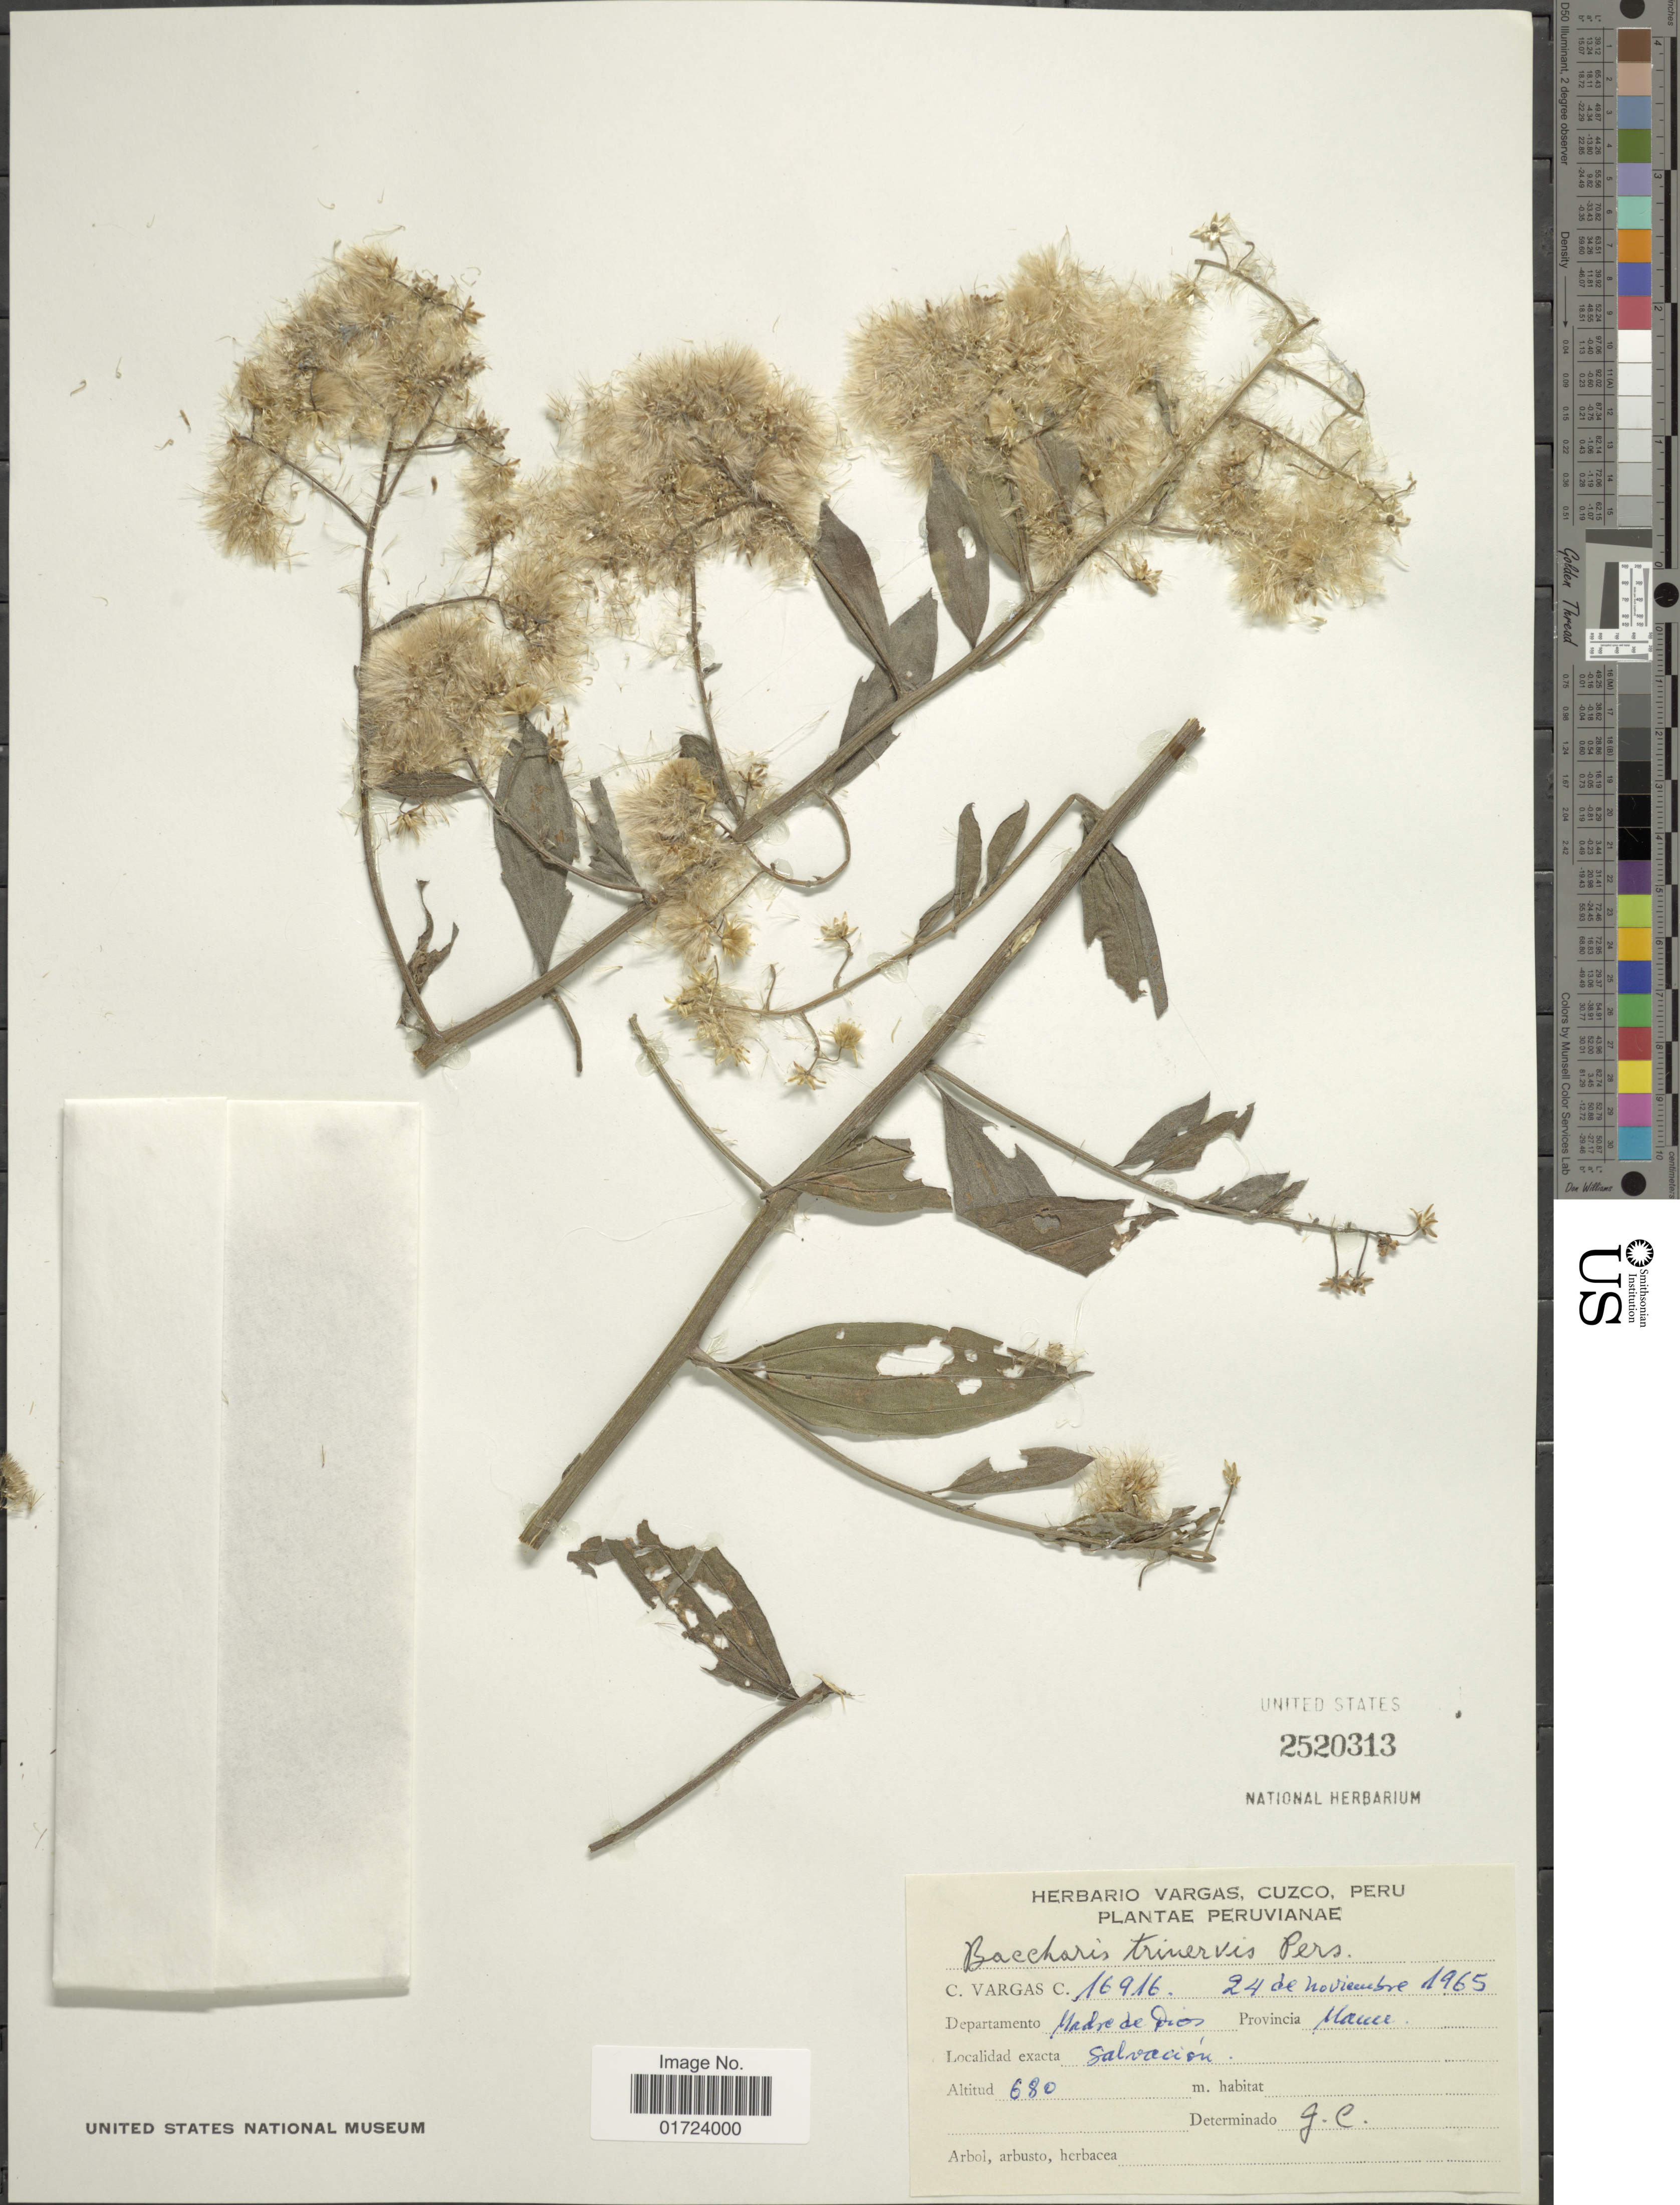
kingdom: Plantae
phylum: Tracheophyta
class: Magnoliopsida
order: Asterales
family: Asteraceae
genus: Baccharis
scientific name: Baccharis trinervis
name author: (Lam.) Pers.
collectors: C. Vargas Calderón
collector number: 16916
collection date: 1965-11-24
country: Peru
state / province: Madre de Dios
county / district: Manú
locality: Salvación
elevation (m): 680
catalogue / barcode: US 2520313